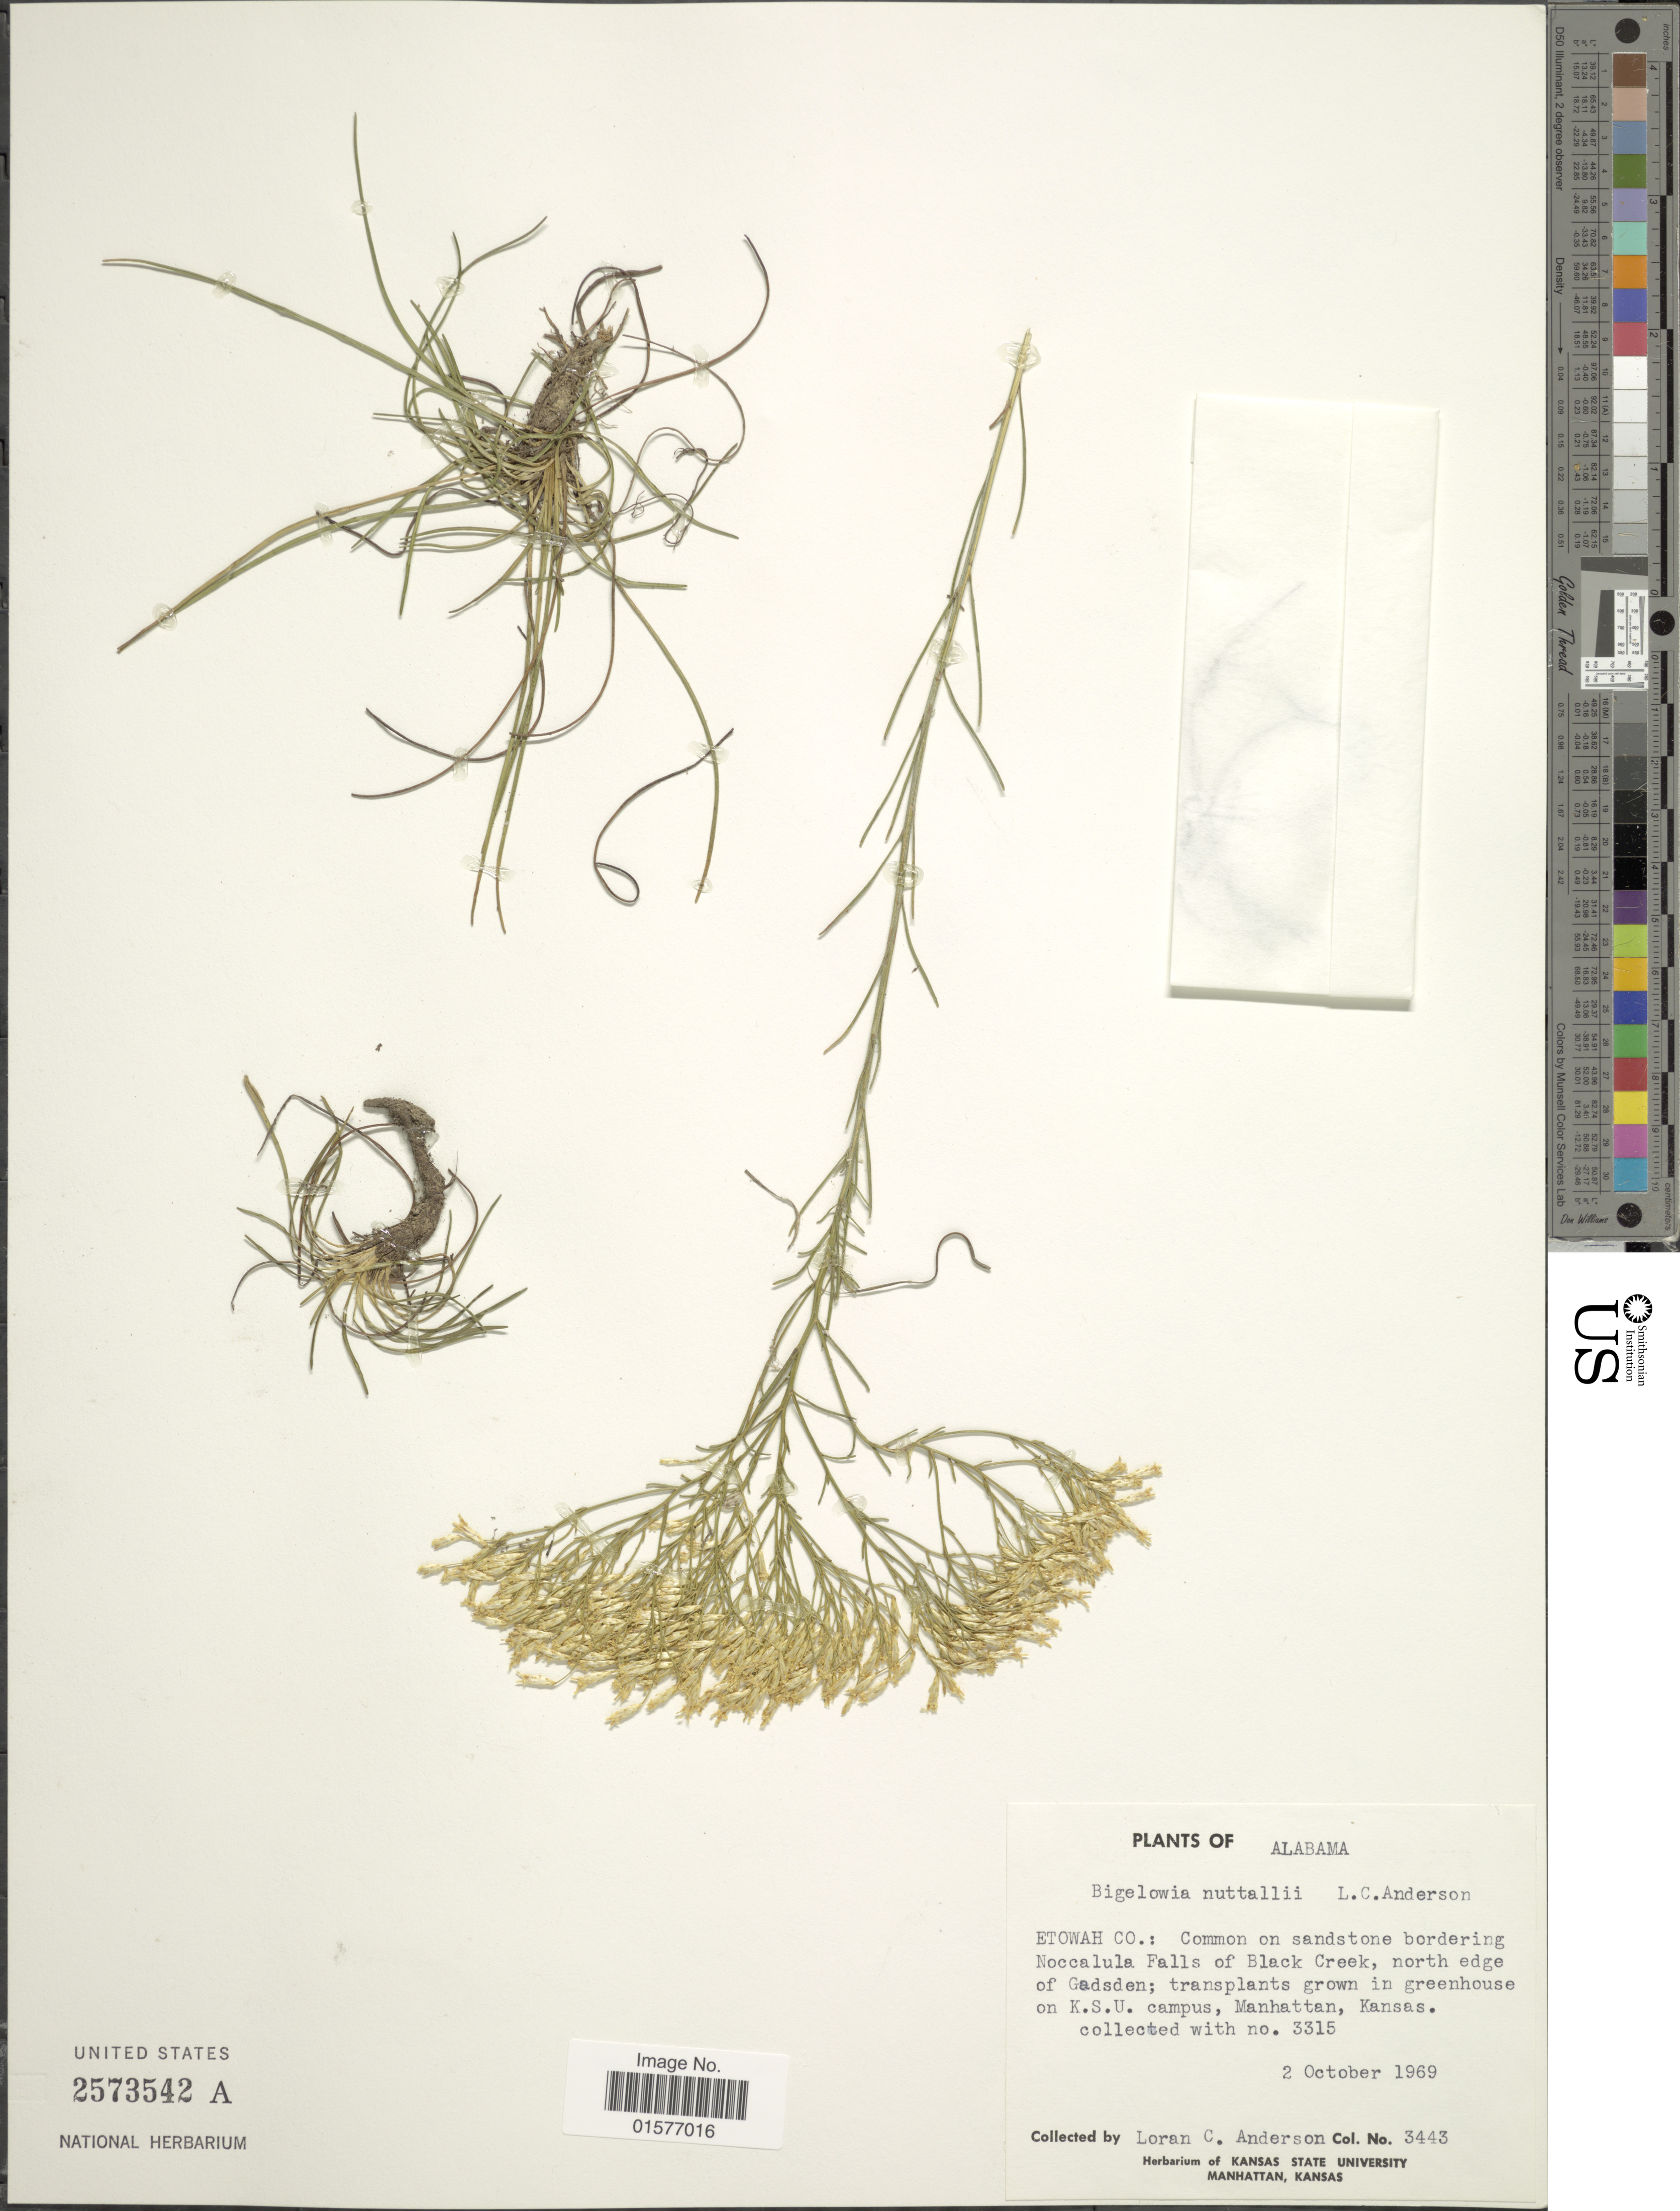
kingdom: Plantae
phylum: Tracheophyta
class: Magnoliopsida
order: Asterales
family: Asteraceae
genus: Bigelowia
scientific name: Bigelowia nuttallii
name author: L.C. Anderson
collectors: L. C. Anderson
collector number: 3443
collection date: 1969-10-02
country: United States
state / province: Alabama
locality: Etowah Co.: Common on sandstone bordering Noccalula Falls of Black Creek, north edge of Gadsden, transplants grown in greenhouse on K.S.U. campus, Manhattan, Kansas, Collected with no. 3317, Collected with no. 3315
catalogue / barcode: US 2573542A